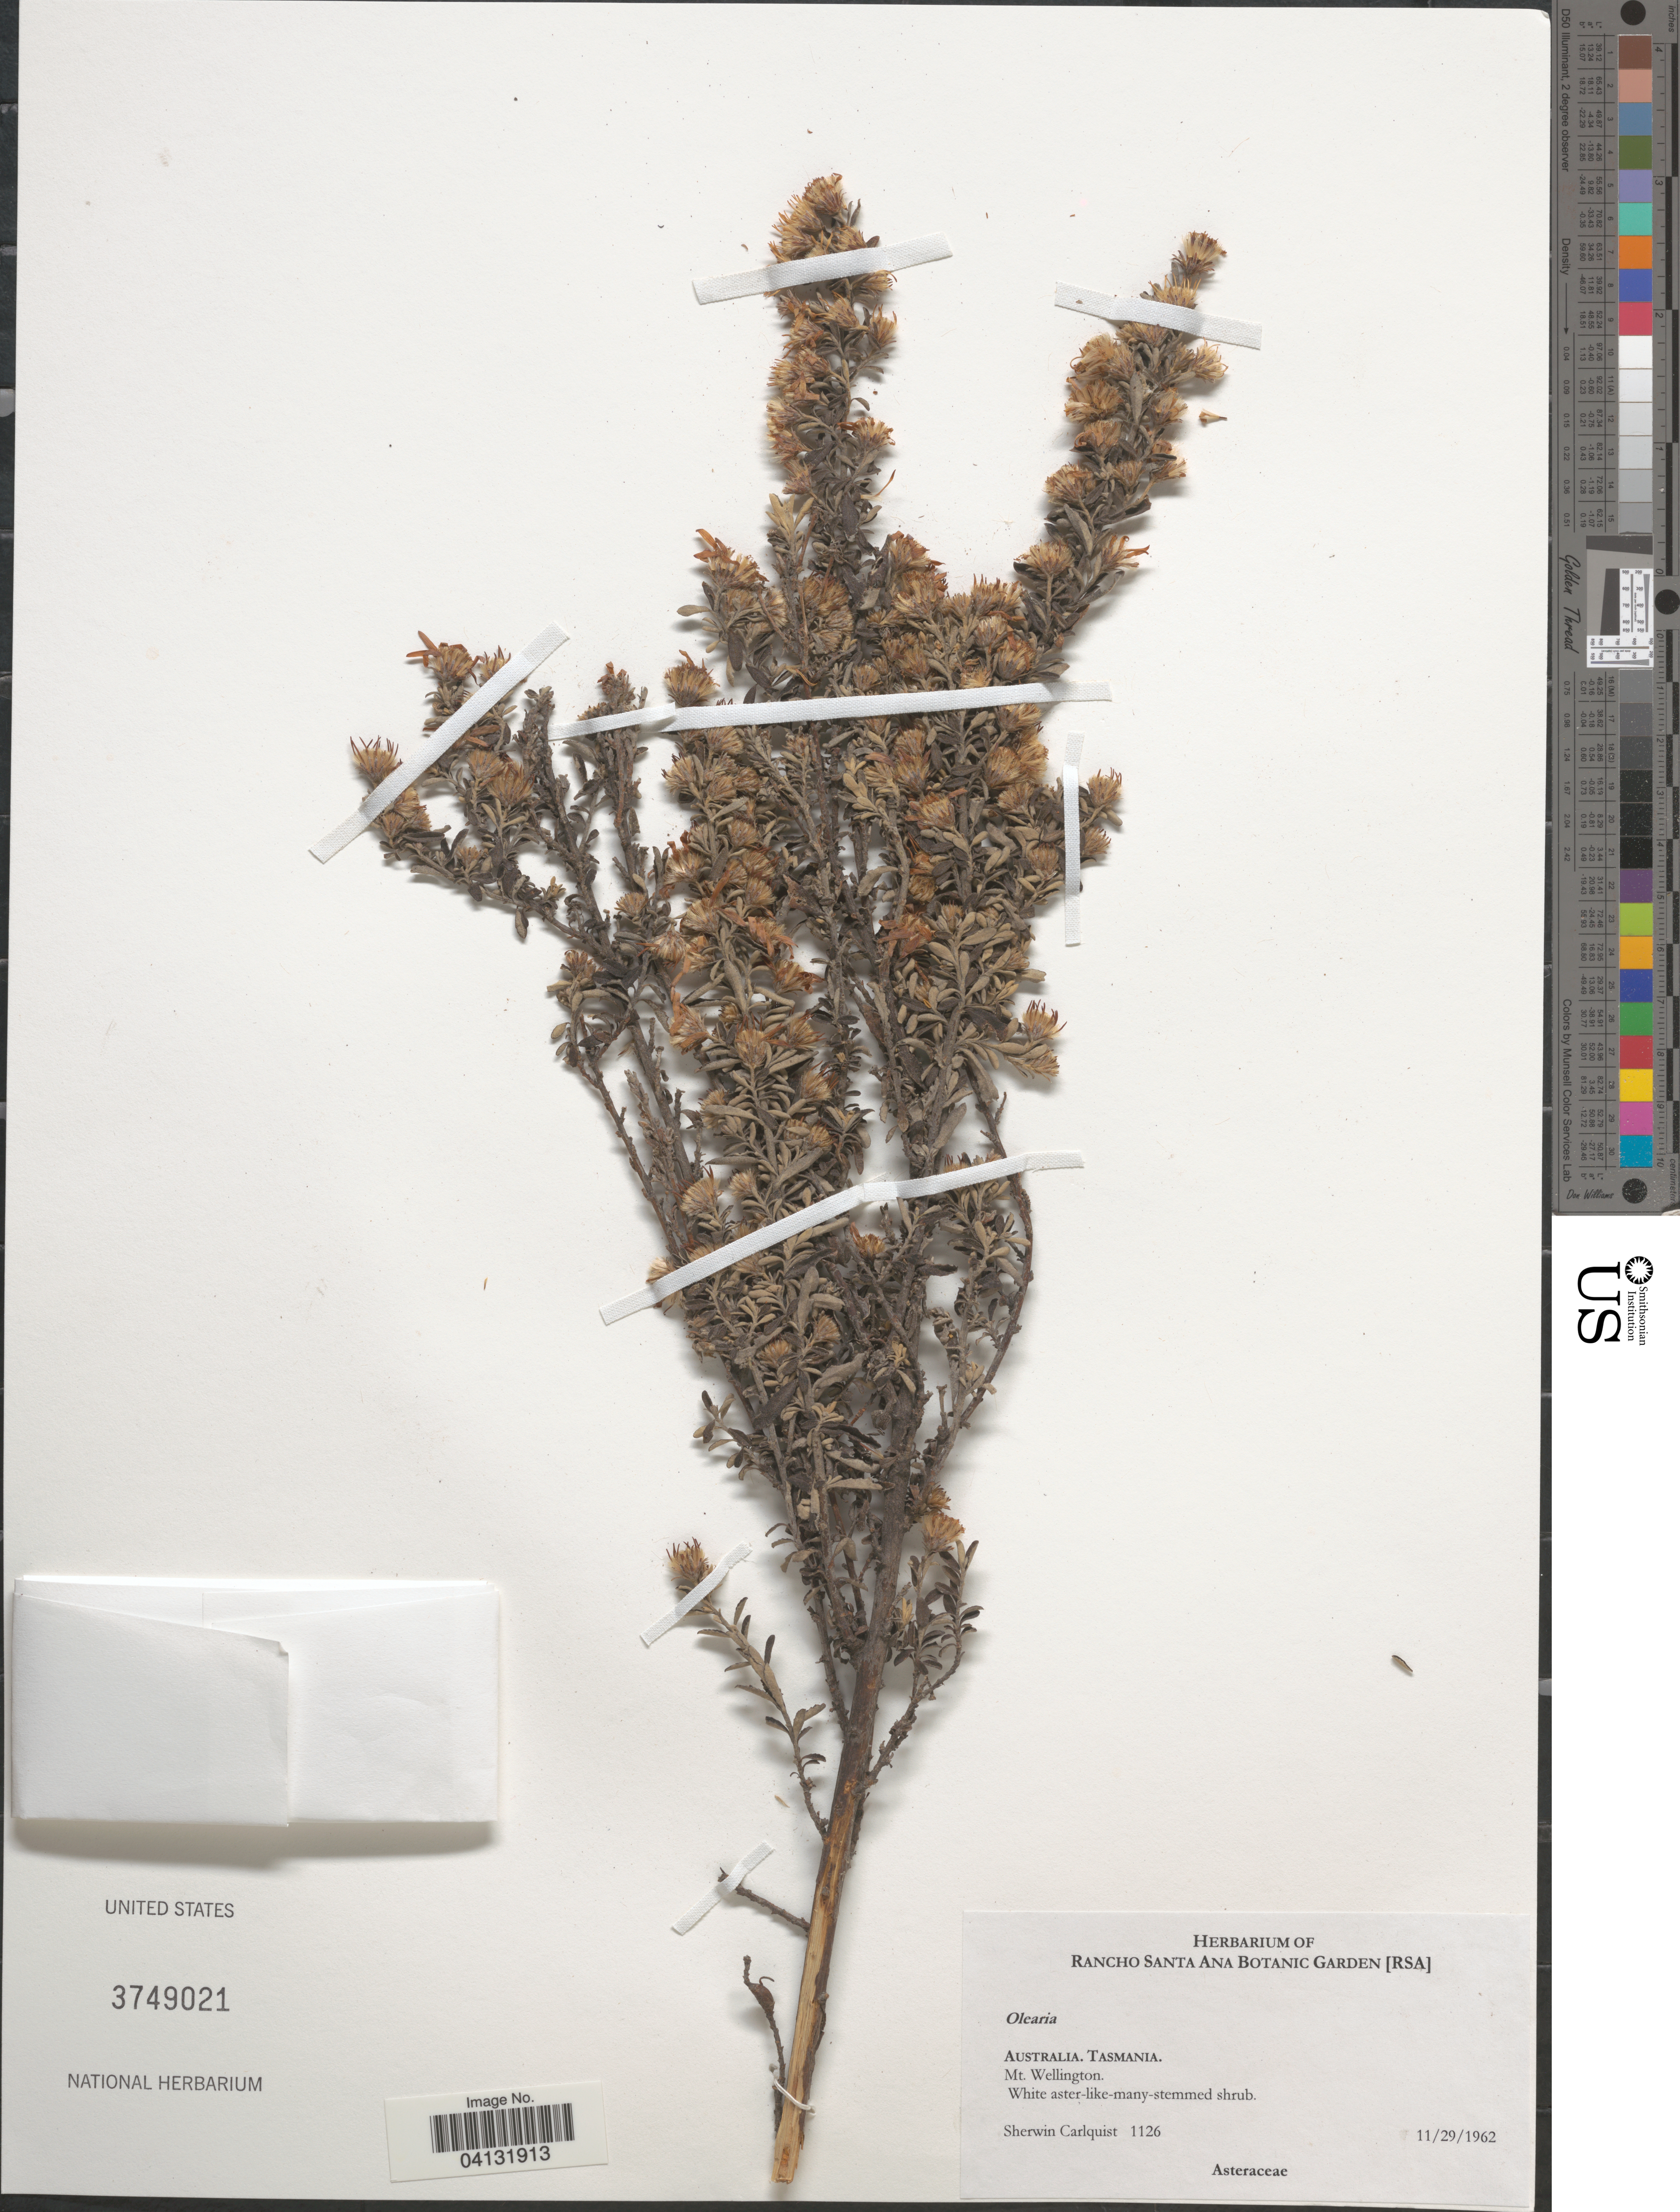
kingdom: Plantae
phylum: Tracheophyta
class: Magnoliopsida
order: Asterales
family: Asteraceae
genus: Olearia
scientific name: Olearia sp.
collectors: S. Carlquist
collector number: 1126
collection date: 1962-11-29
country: Australia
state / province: Tasmania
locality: Mt. Wellington.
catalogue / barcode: US 3749021